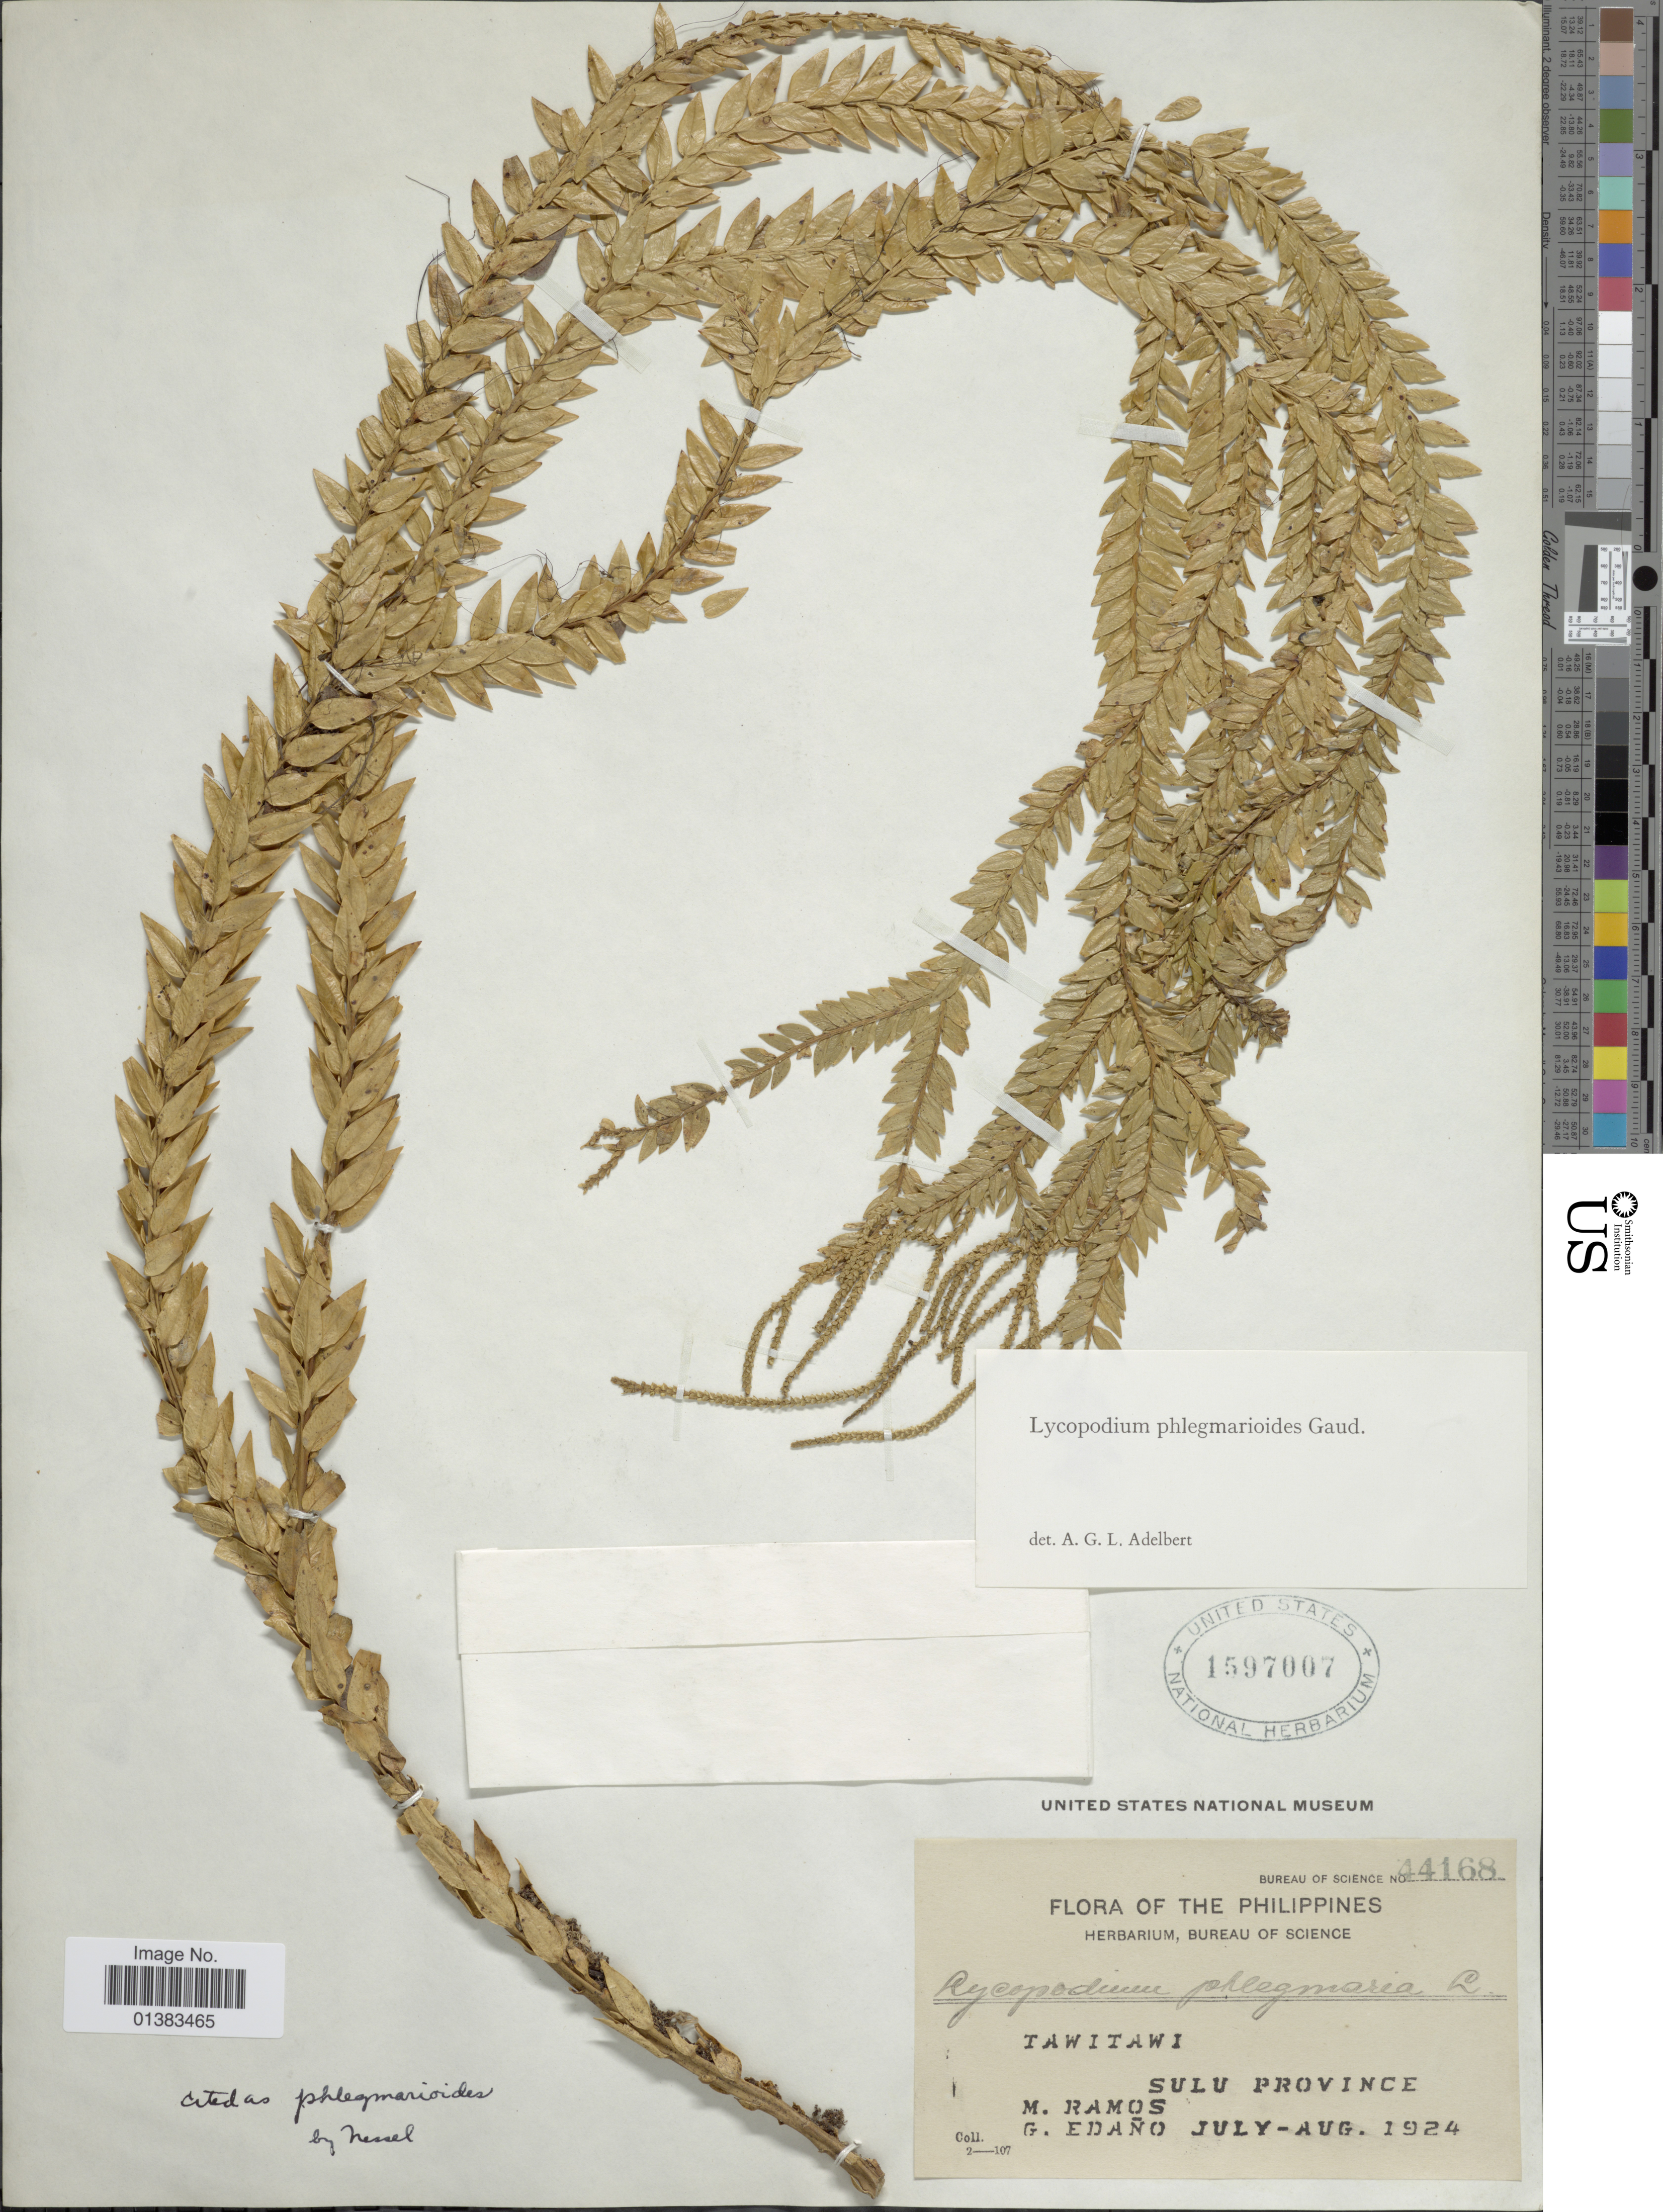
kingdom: Plantae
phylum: Tracheophyta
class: Lycopodiopsida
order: Lycopodiales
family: Lycopodiaceae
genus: Phlegmariurus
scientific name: Phlegmariurus phlegmarioides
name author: (Gaudich.) A. R. Field & Bostock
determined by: Field, A. R.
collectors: M. Ramos & G. Edaño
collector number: Bureau of Science 44168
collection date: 1924-07/1924-08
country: Philippines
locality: Tawitawi, Sulu Province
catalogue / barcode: US 1597007